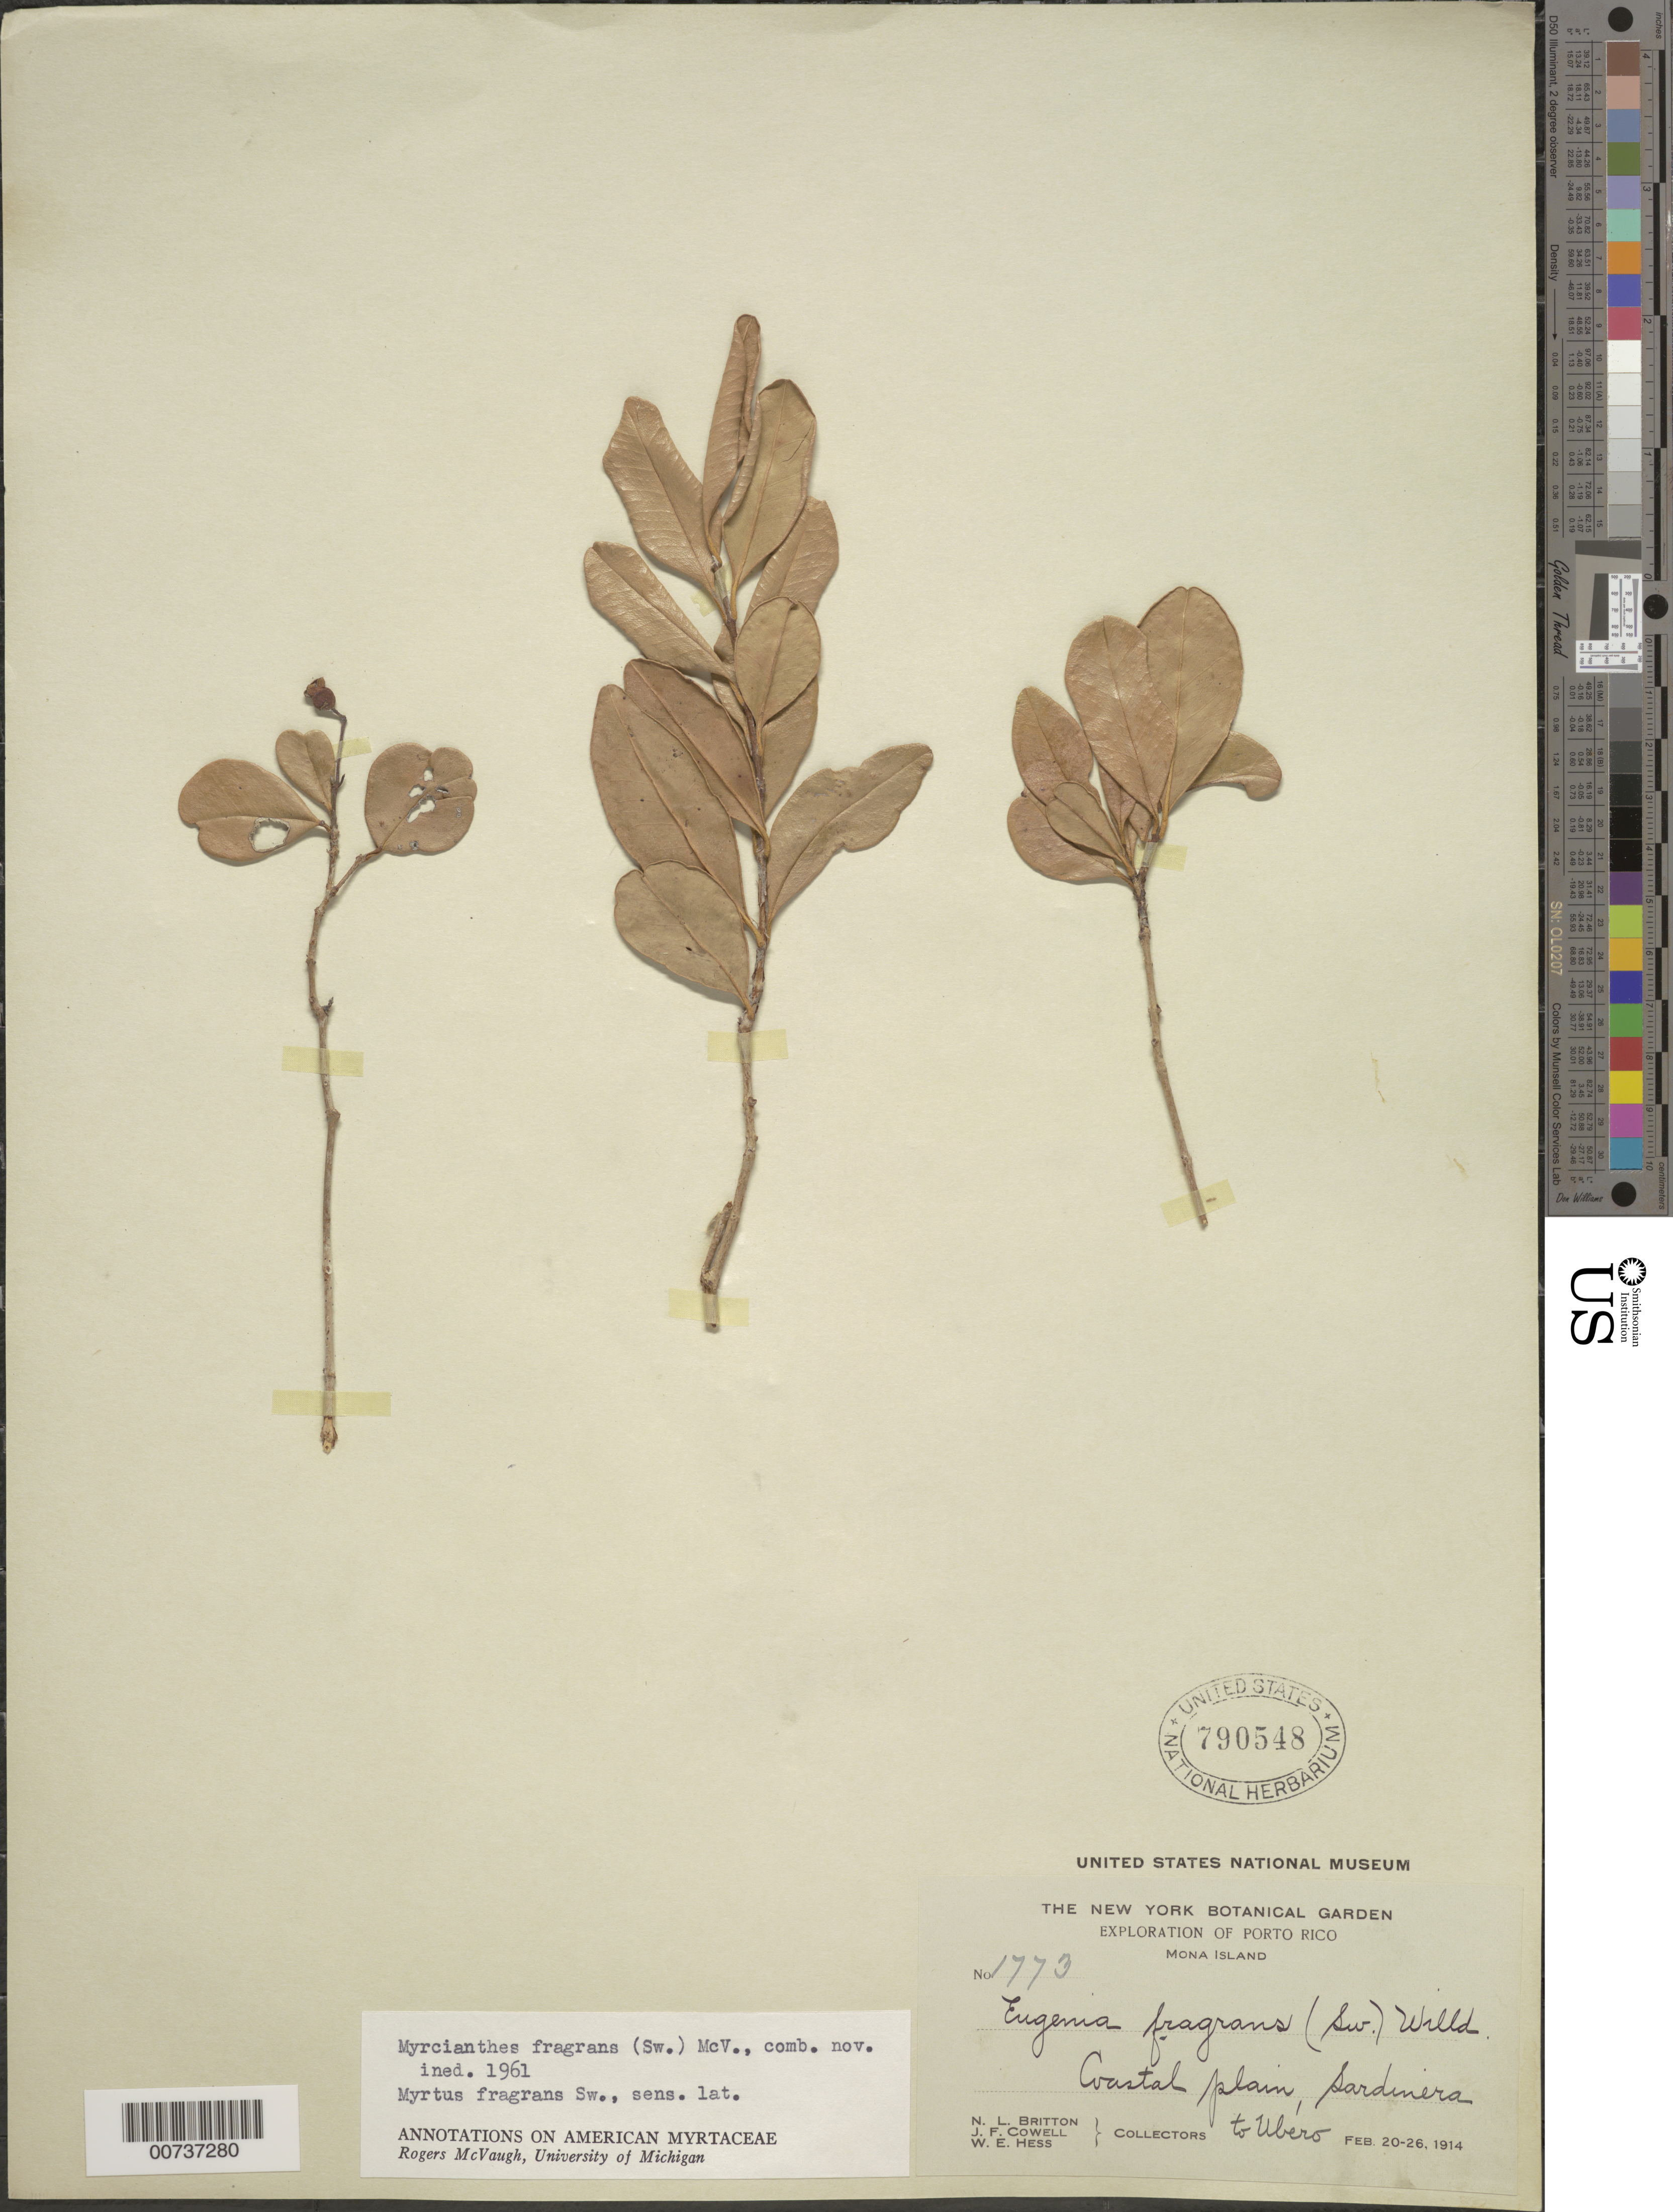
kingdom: Plantae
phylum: Tracheophyta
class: Magnoliopsida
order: Myrtales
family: Myrtaceae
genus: Myrcianthes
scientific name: Myrcianthes fragrans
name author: (Sw.) McVaugh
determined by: McVaugh, R.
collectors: N. Britton, J. F. Cowell & W. Hess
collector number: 1773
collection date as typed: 20 Feb 1914 to 26 Feb 1914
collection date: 1914-02-20/1914-02-26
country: Puerto Rico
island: Mona I.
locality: Sardinera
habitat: Coastal plain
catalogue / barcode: US 790548